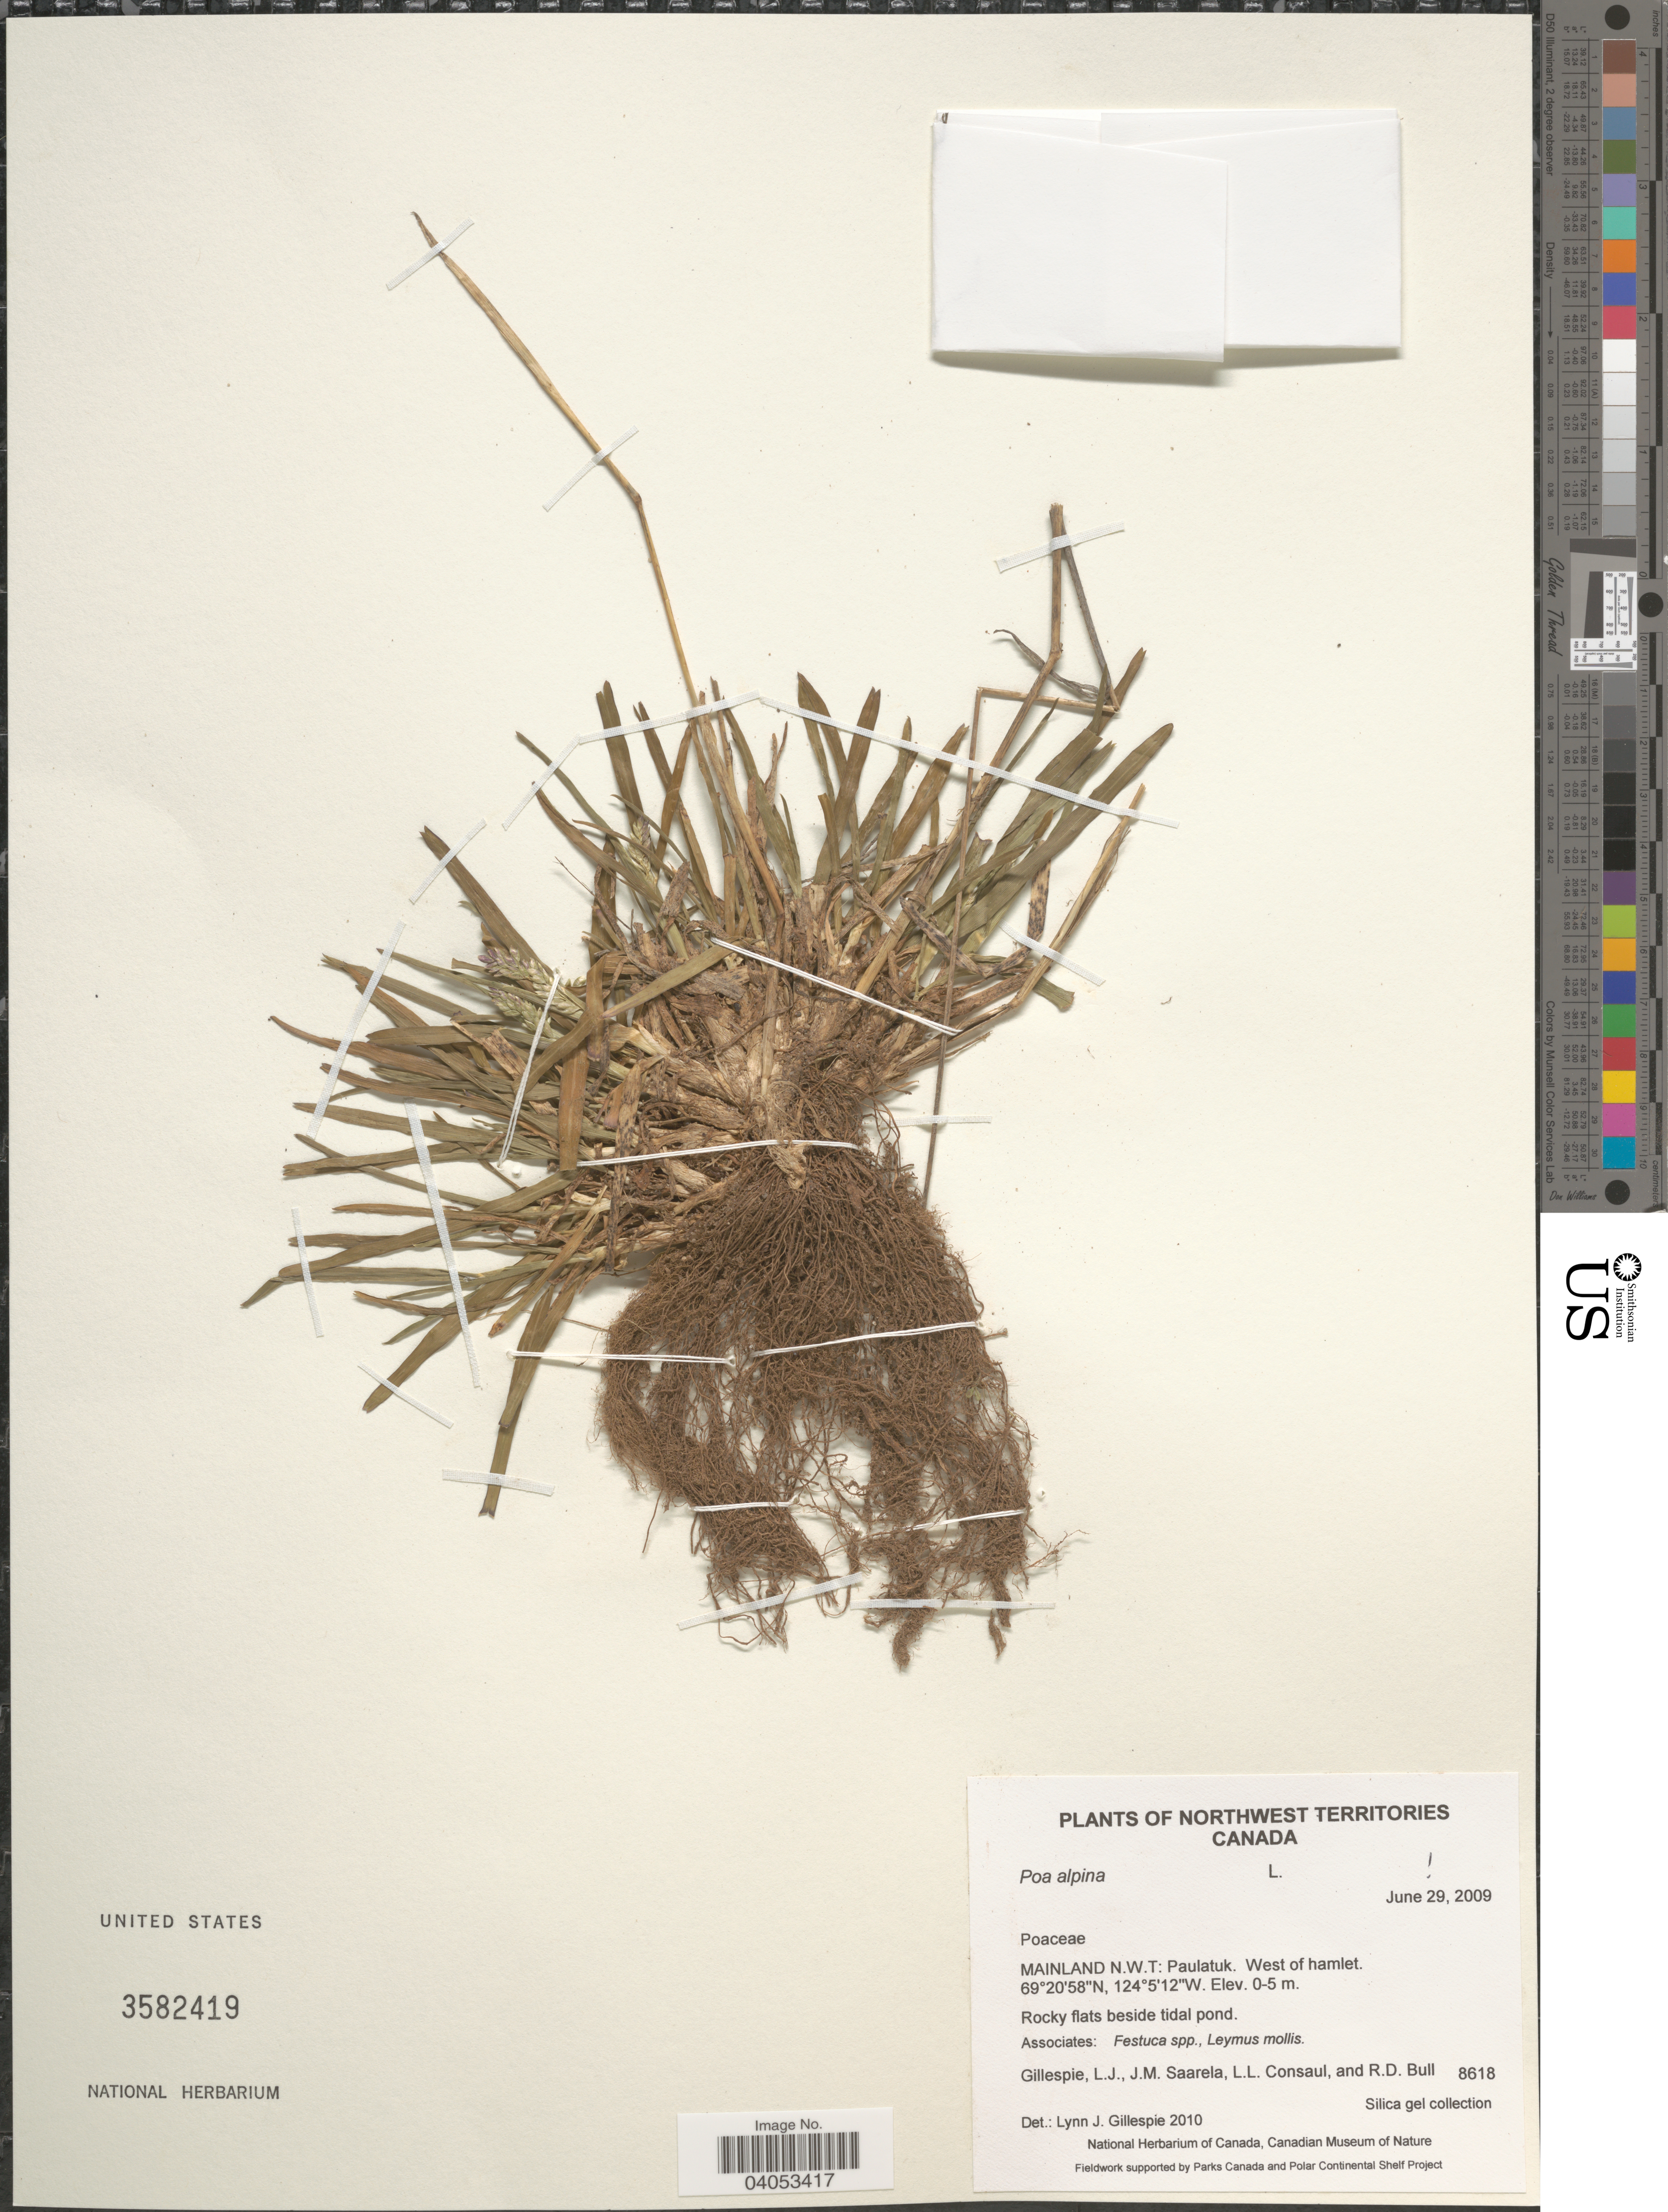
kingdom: Plantae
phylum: Tracheophyta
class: Liliopsida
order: Poales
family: Poaceae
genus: Poa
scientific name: Poa alpina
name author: L.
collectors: L. Gillespie, J. Saarela, L. Consaul & R. Bull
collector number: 8618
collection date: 2009-06-29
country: Canada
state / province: Northwest Territories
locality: Mainland N.W.T: Paulatuk, West of hamlet.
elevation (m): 0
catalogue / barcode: US 3582419